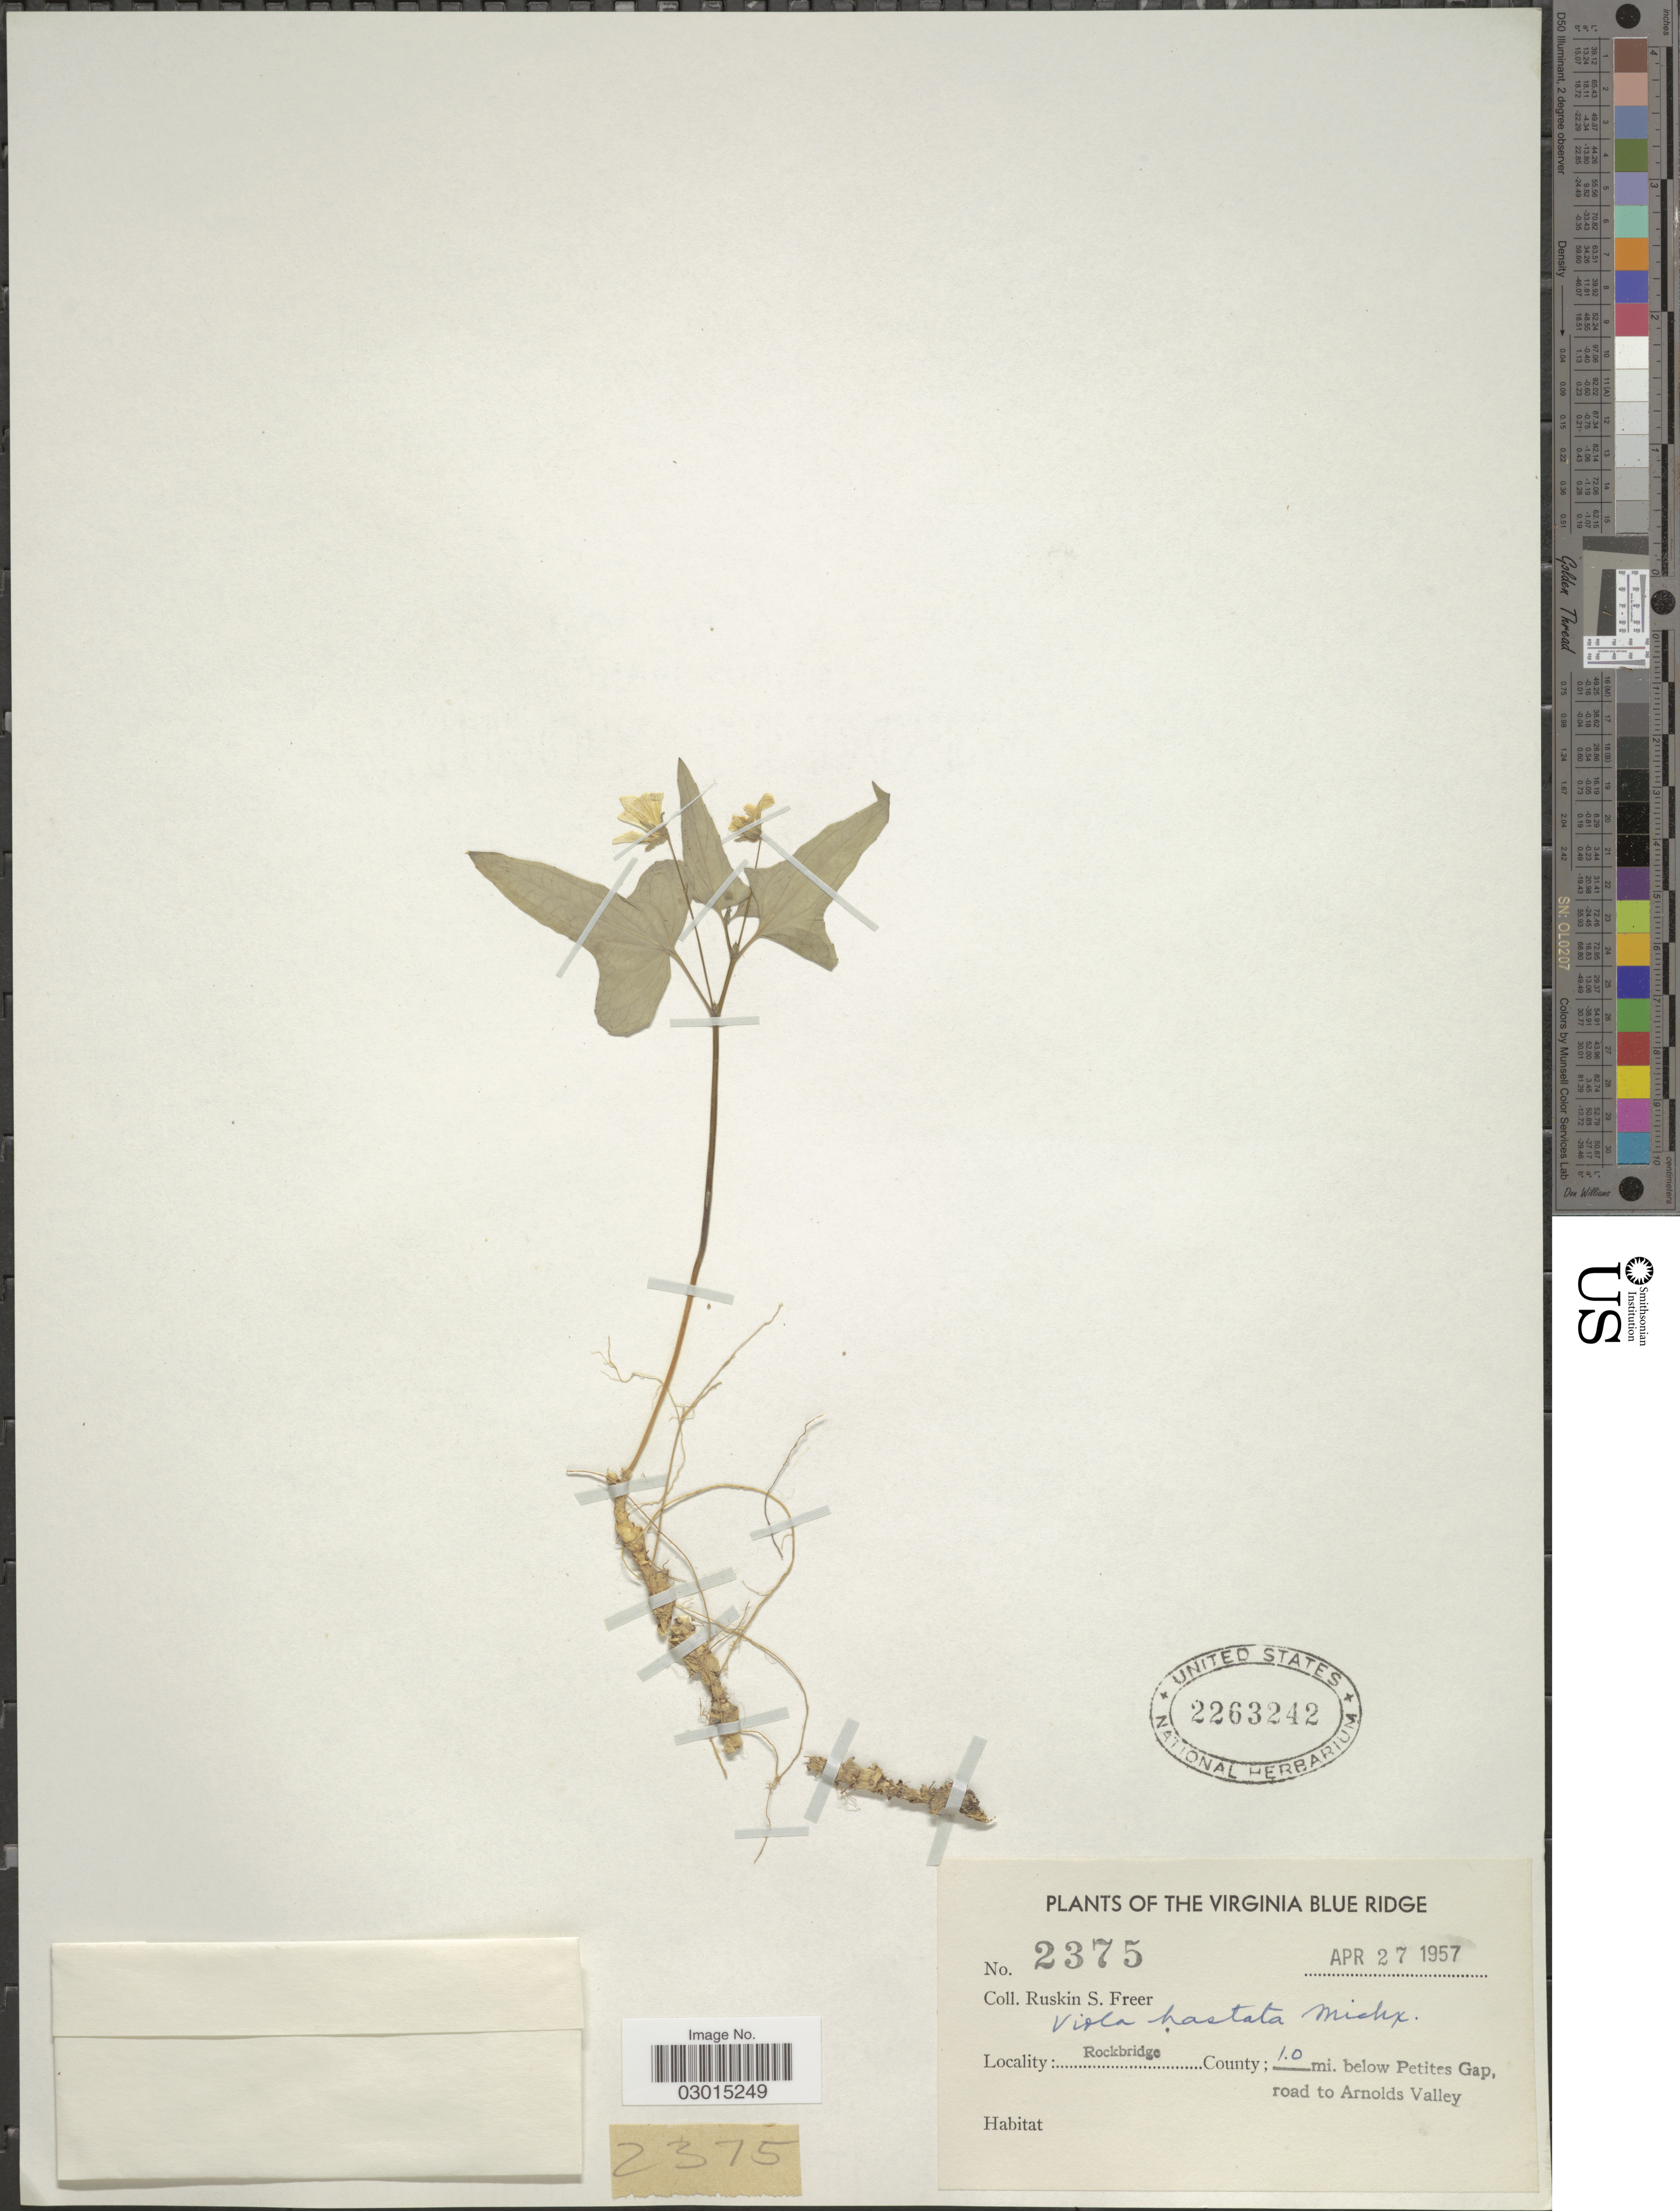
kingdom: Plantae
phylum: Tracheophyta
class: Magnoliopsida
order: Malpighiales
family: Violaceae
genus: Viola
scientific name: Viola hastata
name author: Michx.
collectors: R. Freer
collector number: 2375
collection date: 1957-04-27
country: United States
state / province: Virginia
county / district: Rockbridge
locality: Virginia Blue Ridge. Rockbridge County; 1.0 mi. below Petites Gap, road to Arnolds Valley.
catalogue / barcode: US 2263242